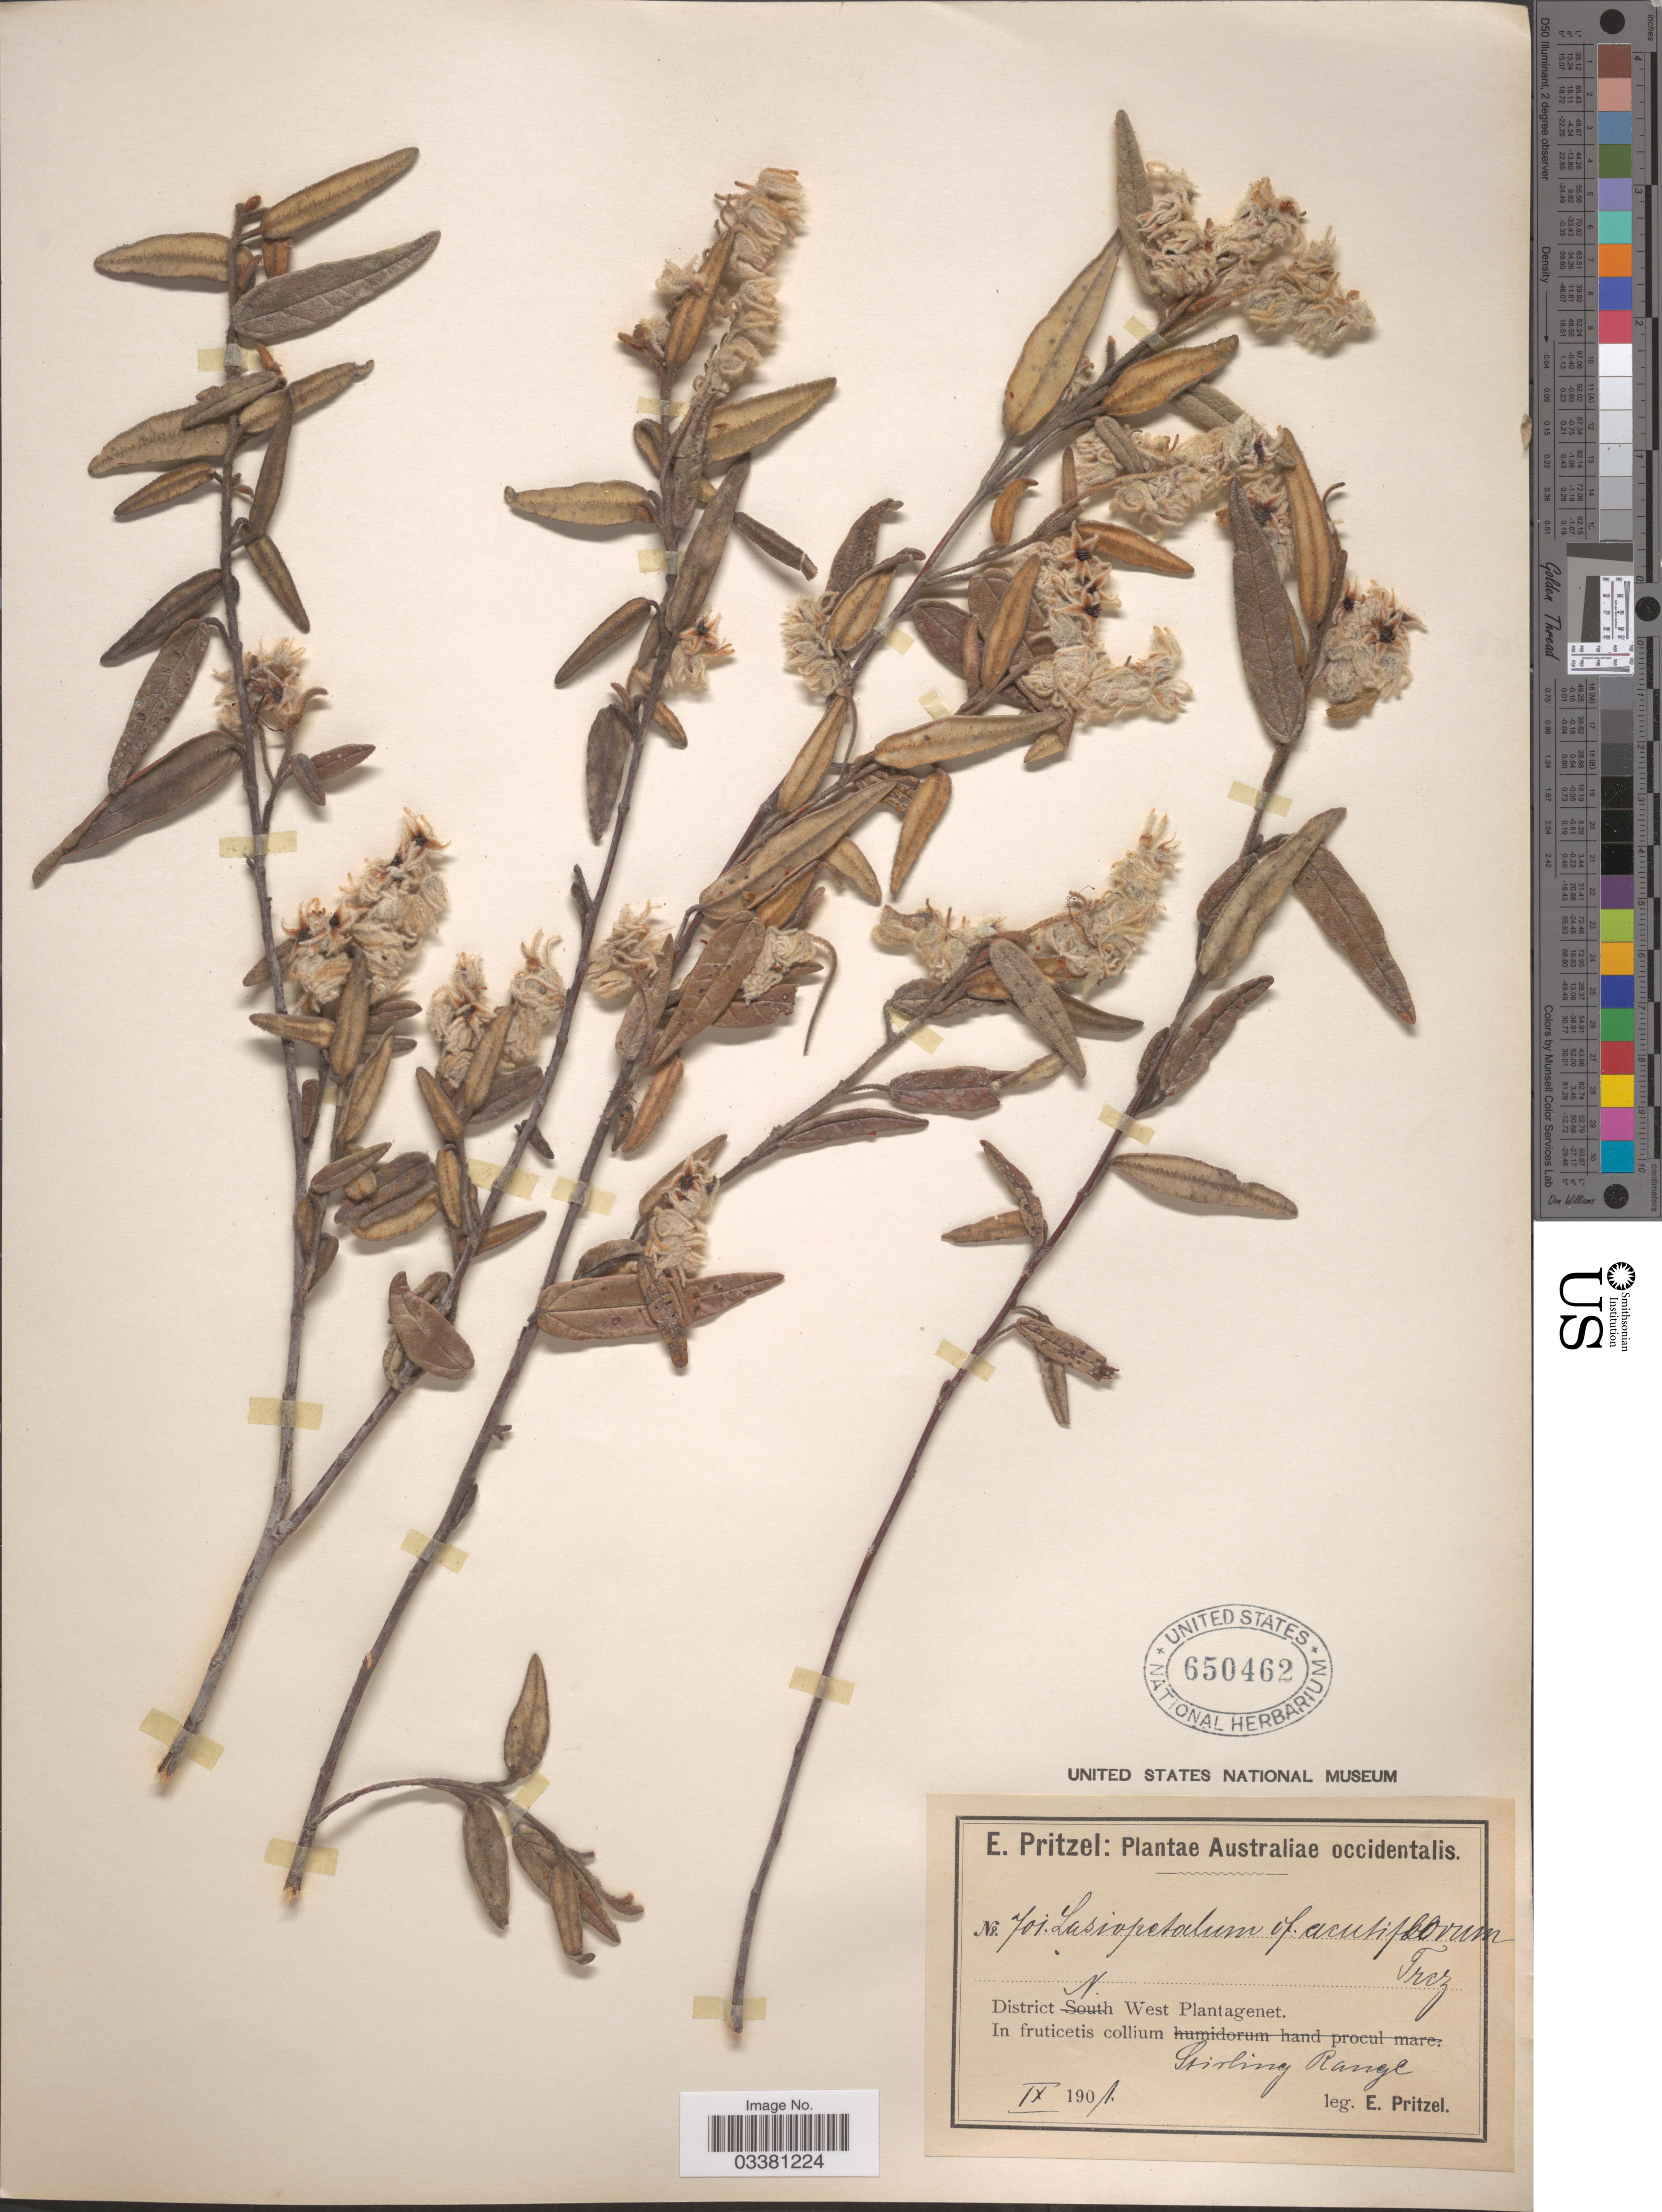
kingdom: Plantae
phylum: Tracheophyta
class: Magnoliopsida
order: Malvales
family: Malvaceae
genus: Lasiopetalum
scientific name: Lasiopetalum acutiflorum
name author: Turcz.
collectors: E. G. Pritzel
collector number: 701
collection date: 1901-09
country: Australia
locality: Australiae occidentalis. District N. West Plantagenet. In fruticetis collium Stirling Range.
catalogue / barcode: US 650462